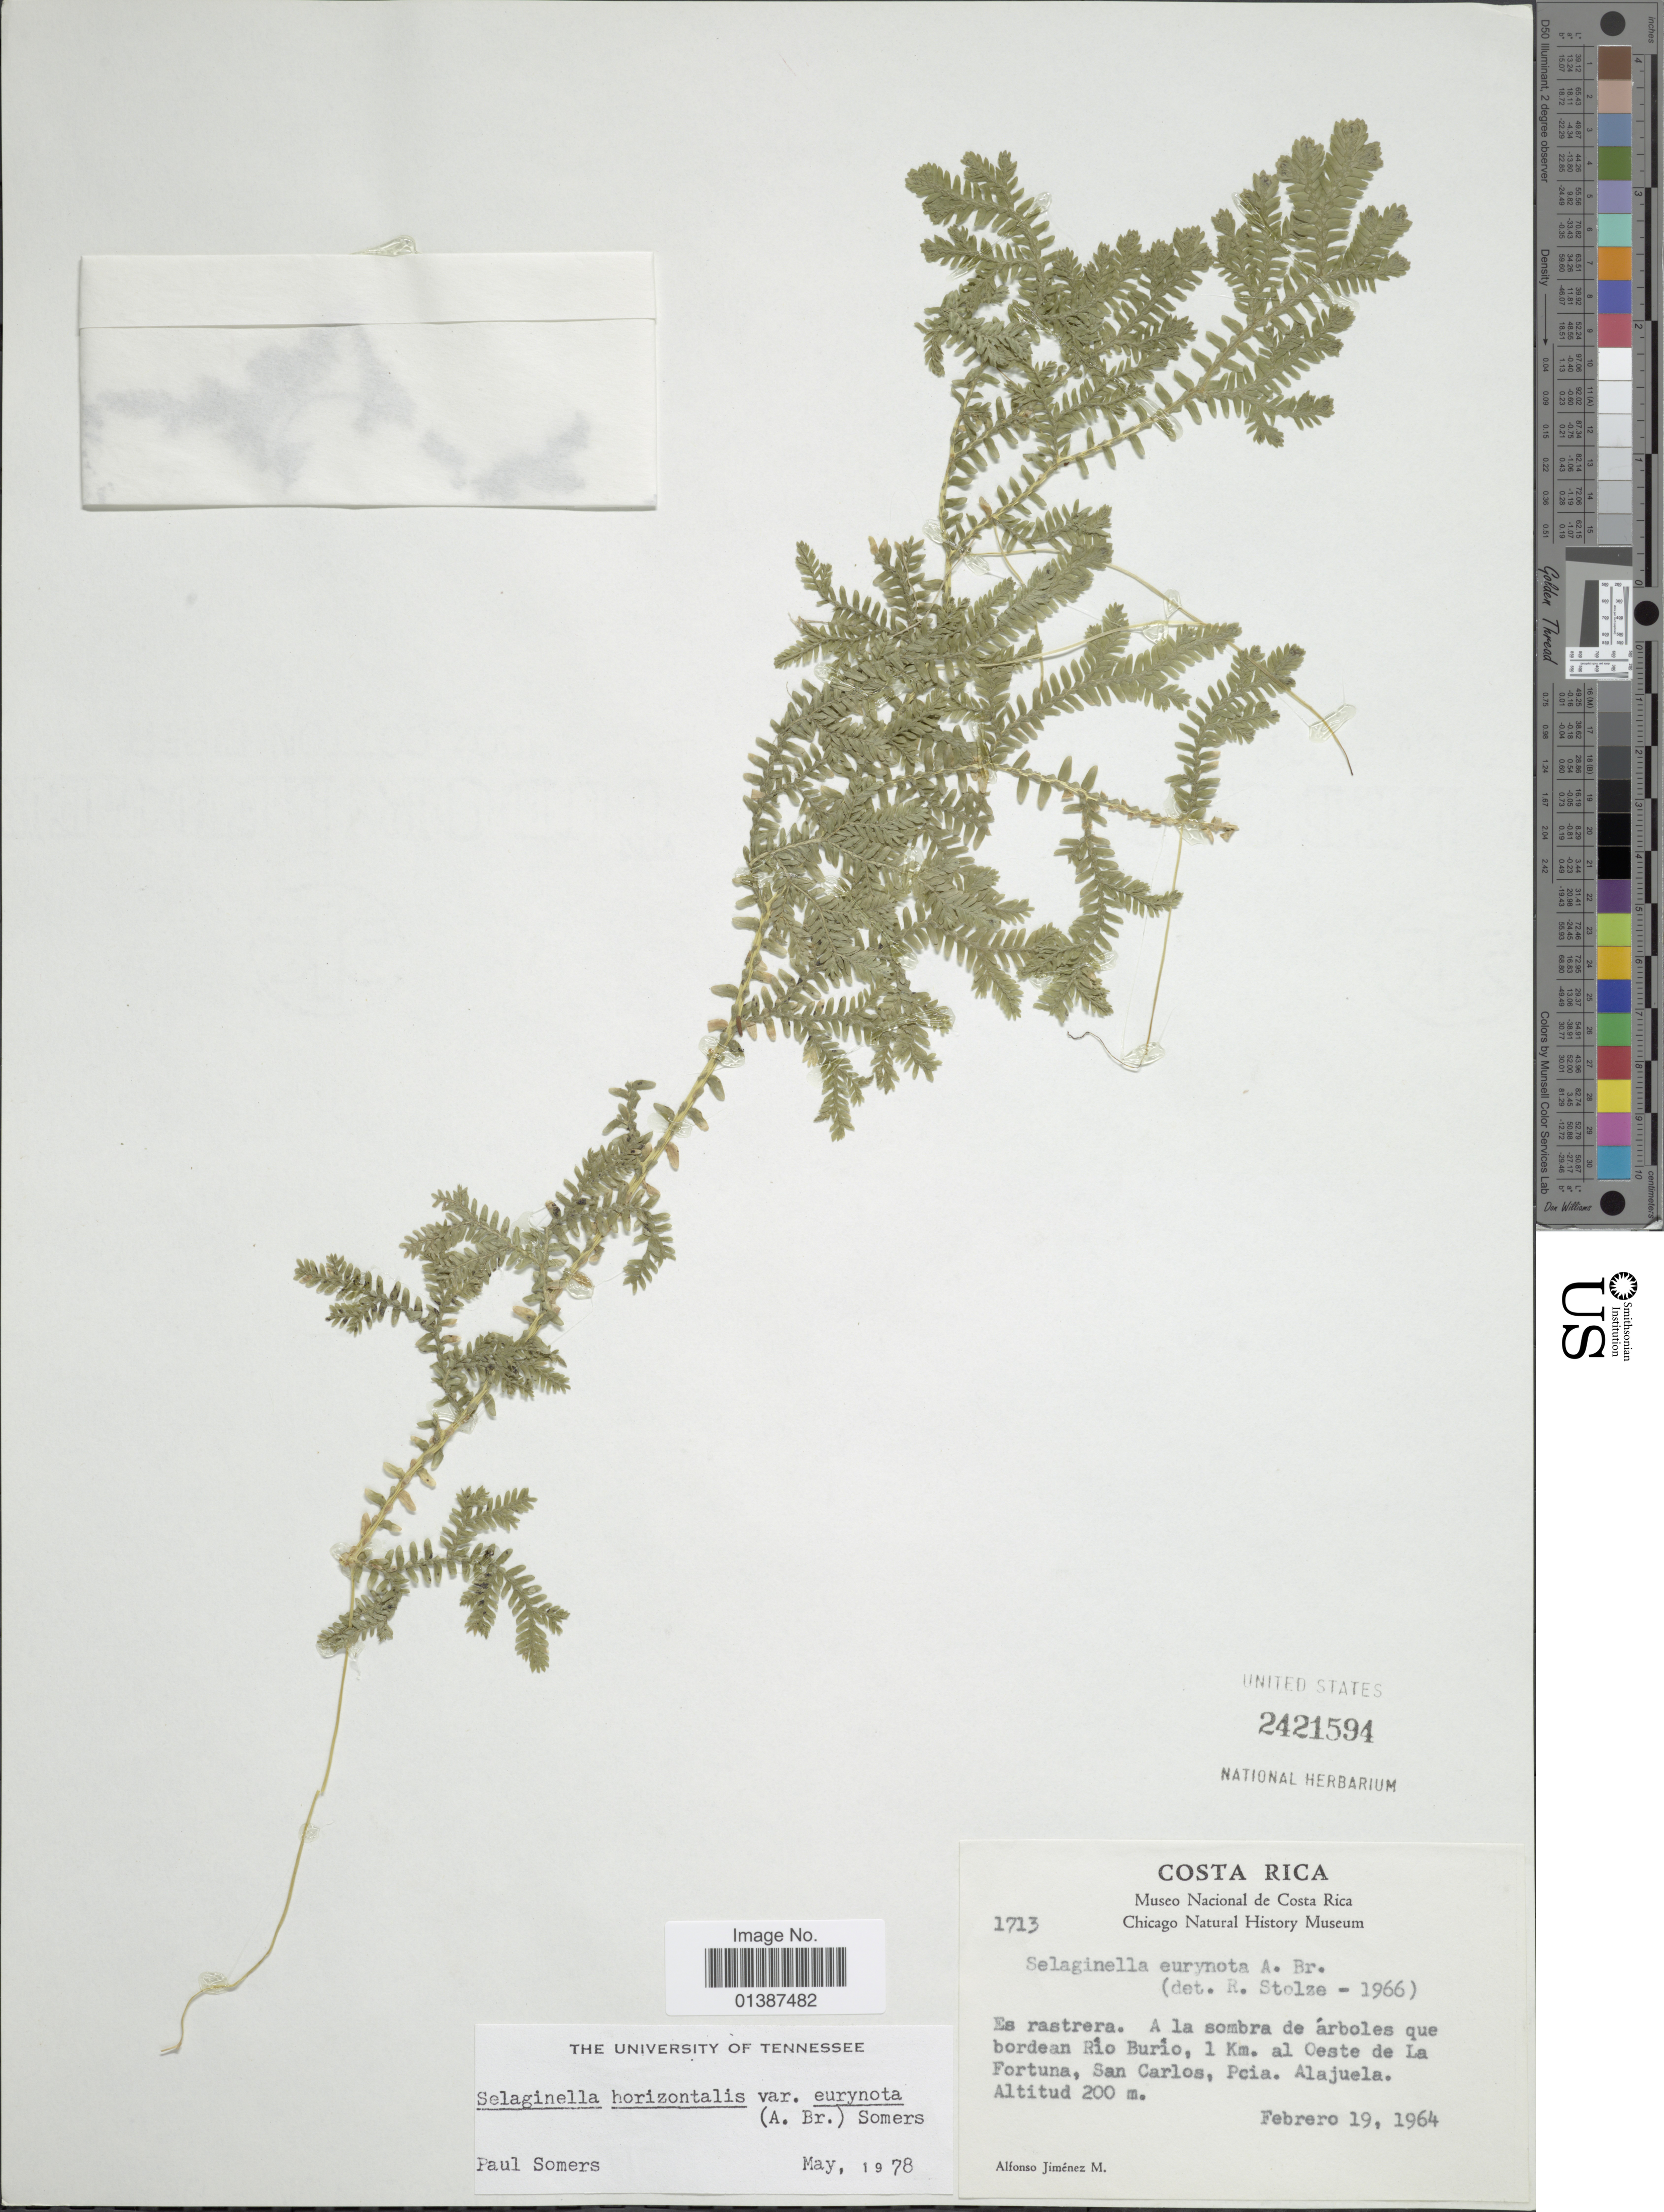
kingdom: Plantae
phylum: Tracheophyta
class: Lycopodiopsida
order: Selaginellales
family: Selaginellaceae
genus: Selaginella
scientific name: Selaginella eurynota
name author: A. Braun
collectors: A. Jimenez M.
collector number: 1713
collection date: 1964-02-19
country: Costa Rica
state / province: Alajuela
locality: A la sombra de árboles que bordeau Rio Burio, 1 km al Oeste de la Fortuna, San Carlos, Pcia. Alajuela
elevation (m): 200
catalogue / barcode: US 2421594